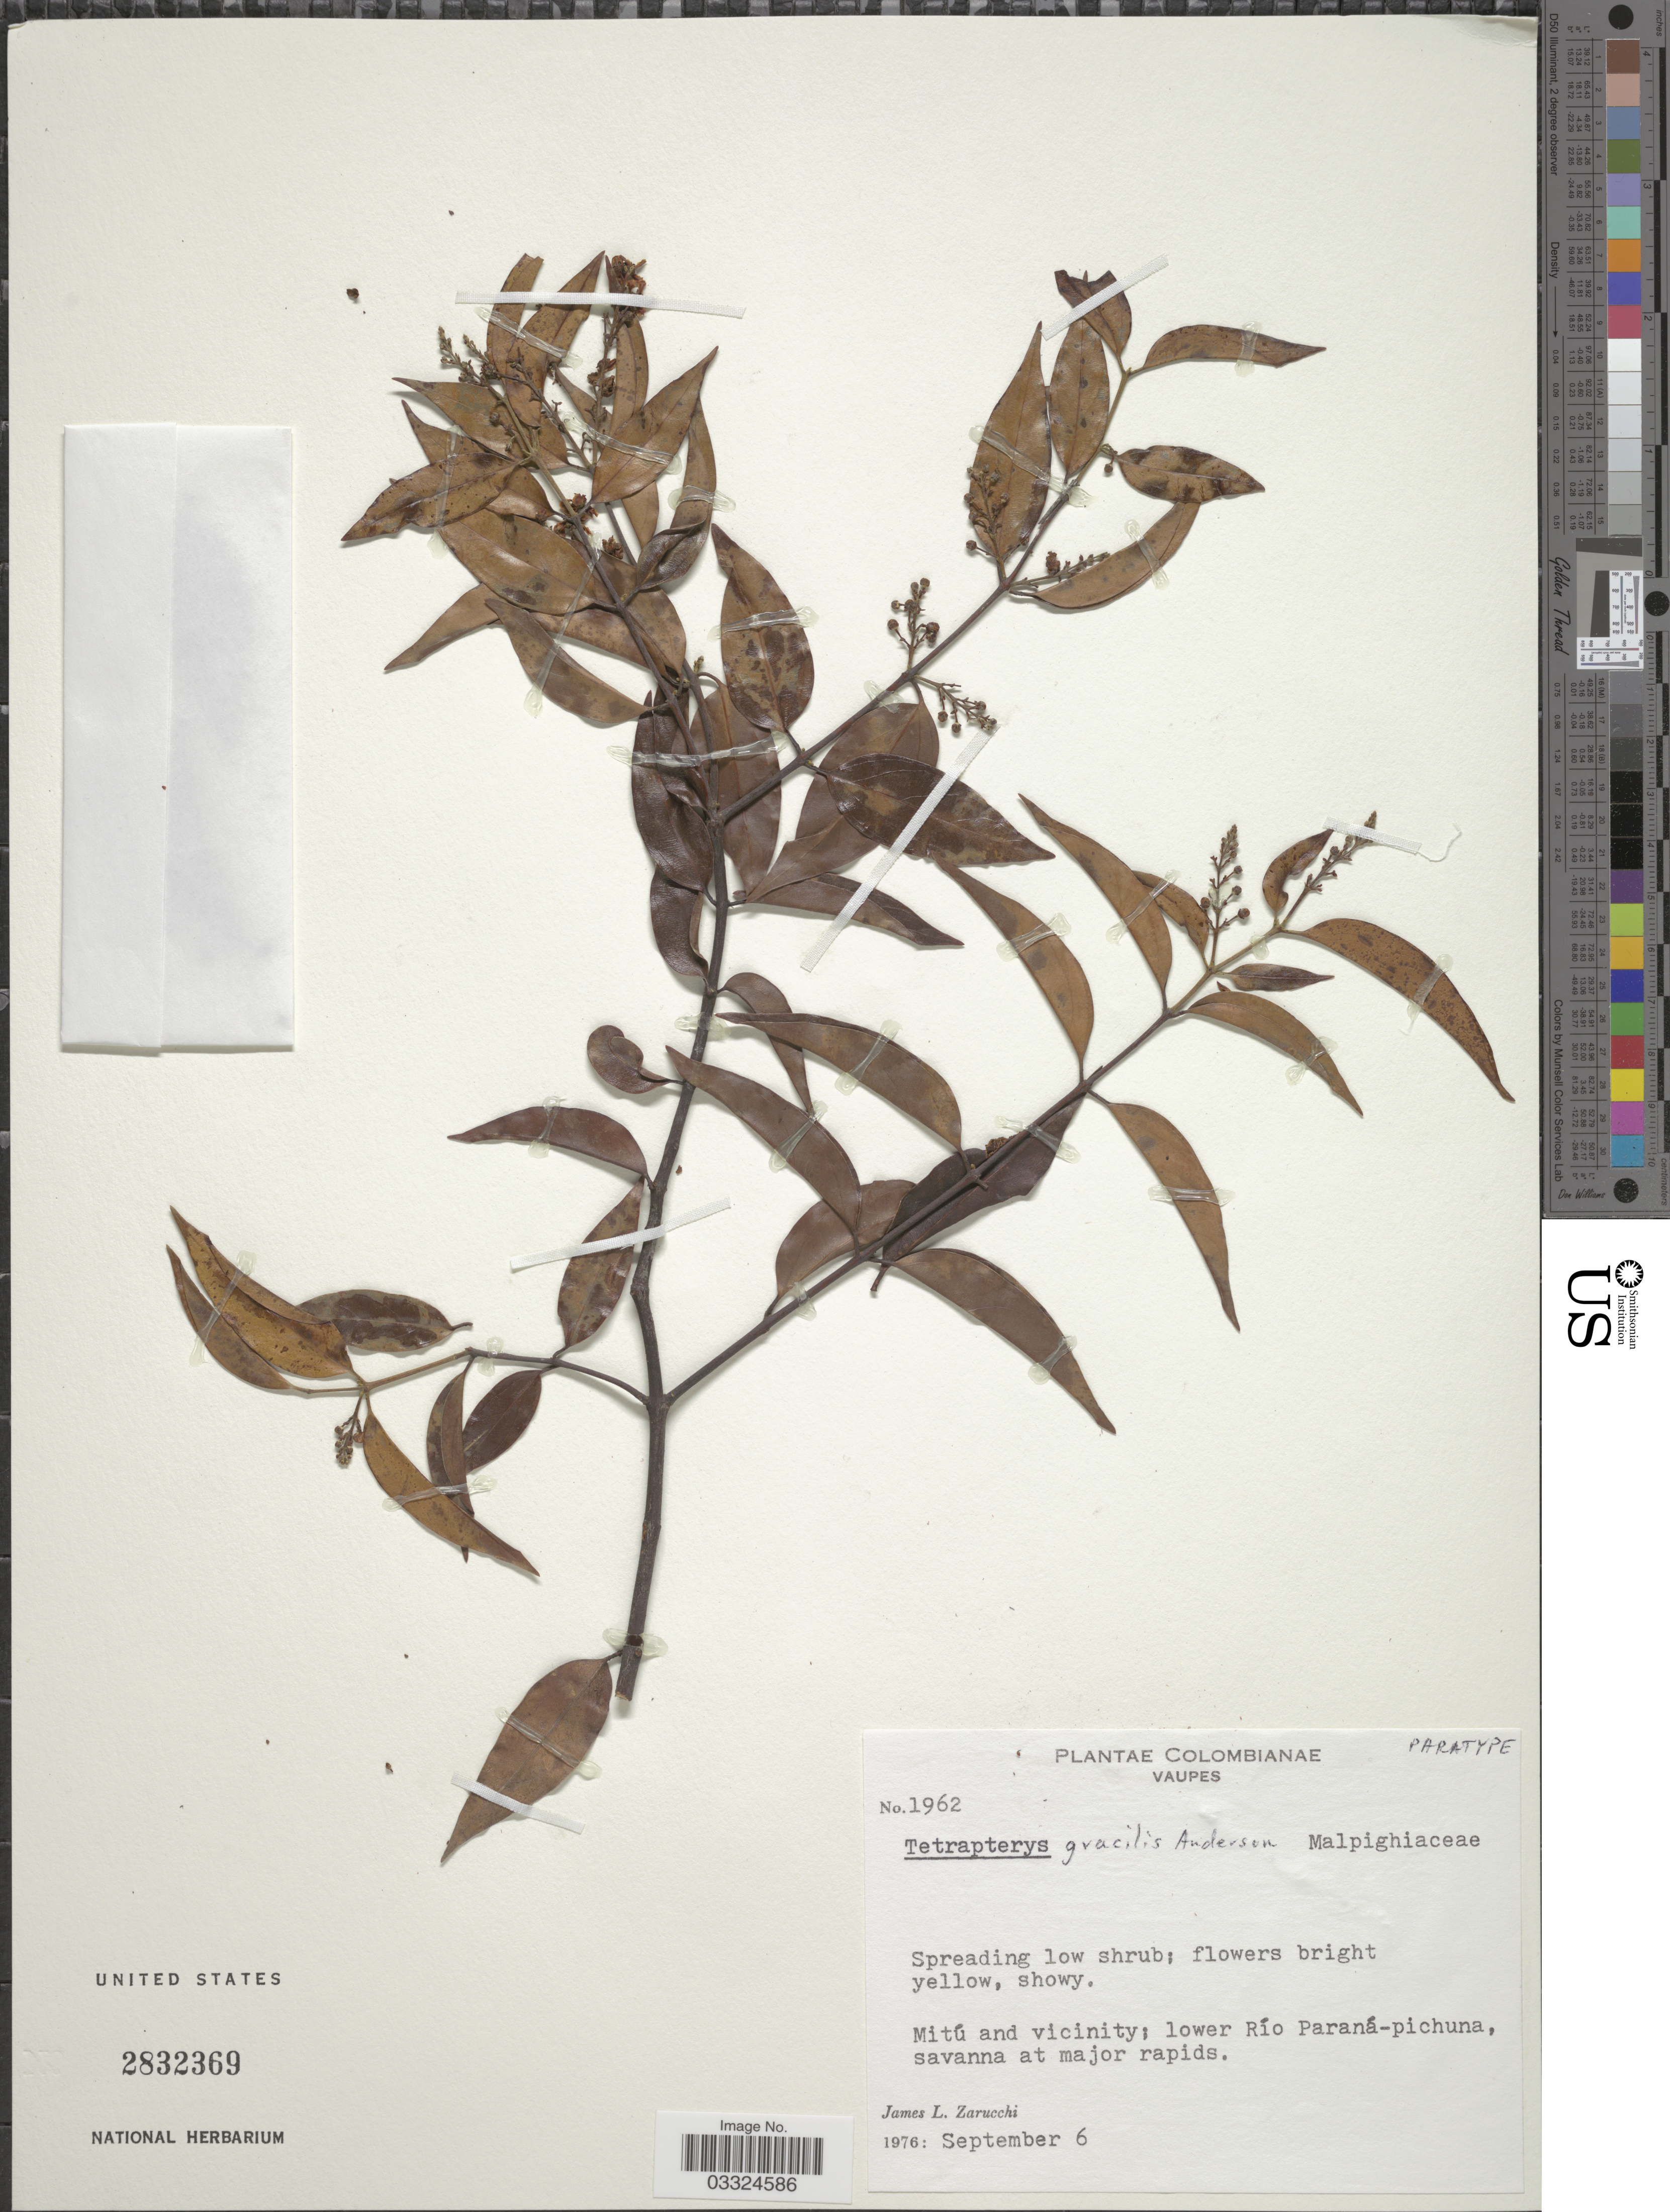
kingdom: Plantae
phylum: Tracheophyta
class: Magnoliopsida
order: Malpighiales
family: Malpighiaceae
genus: Glicophyllum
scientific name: Glicophyllum gracile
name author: (W.R. Anderson) R.F. Almeida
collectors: J. L. Zarucchi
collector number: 1962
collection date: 1976-09-06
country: Colombia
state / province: Vaupés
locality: Mitú and vicinity; lower Río Paraná-pichuna, savanna at major rapids.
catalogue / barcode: US 2832369